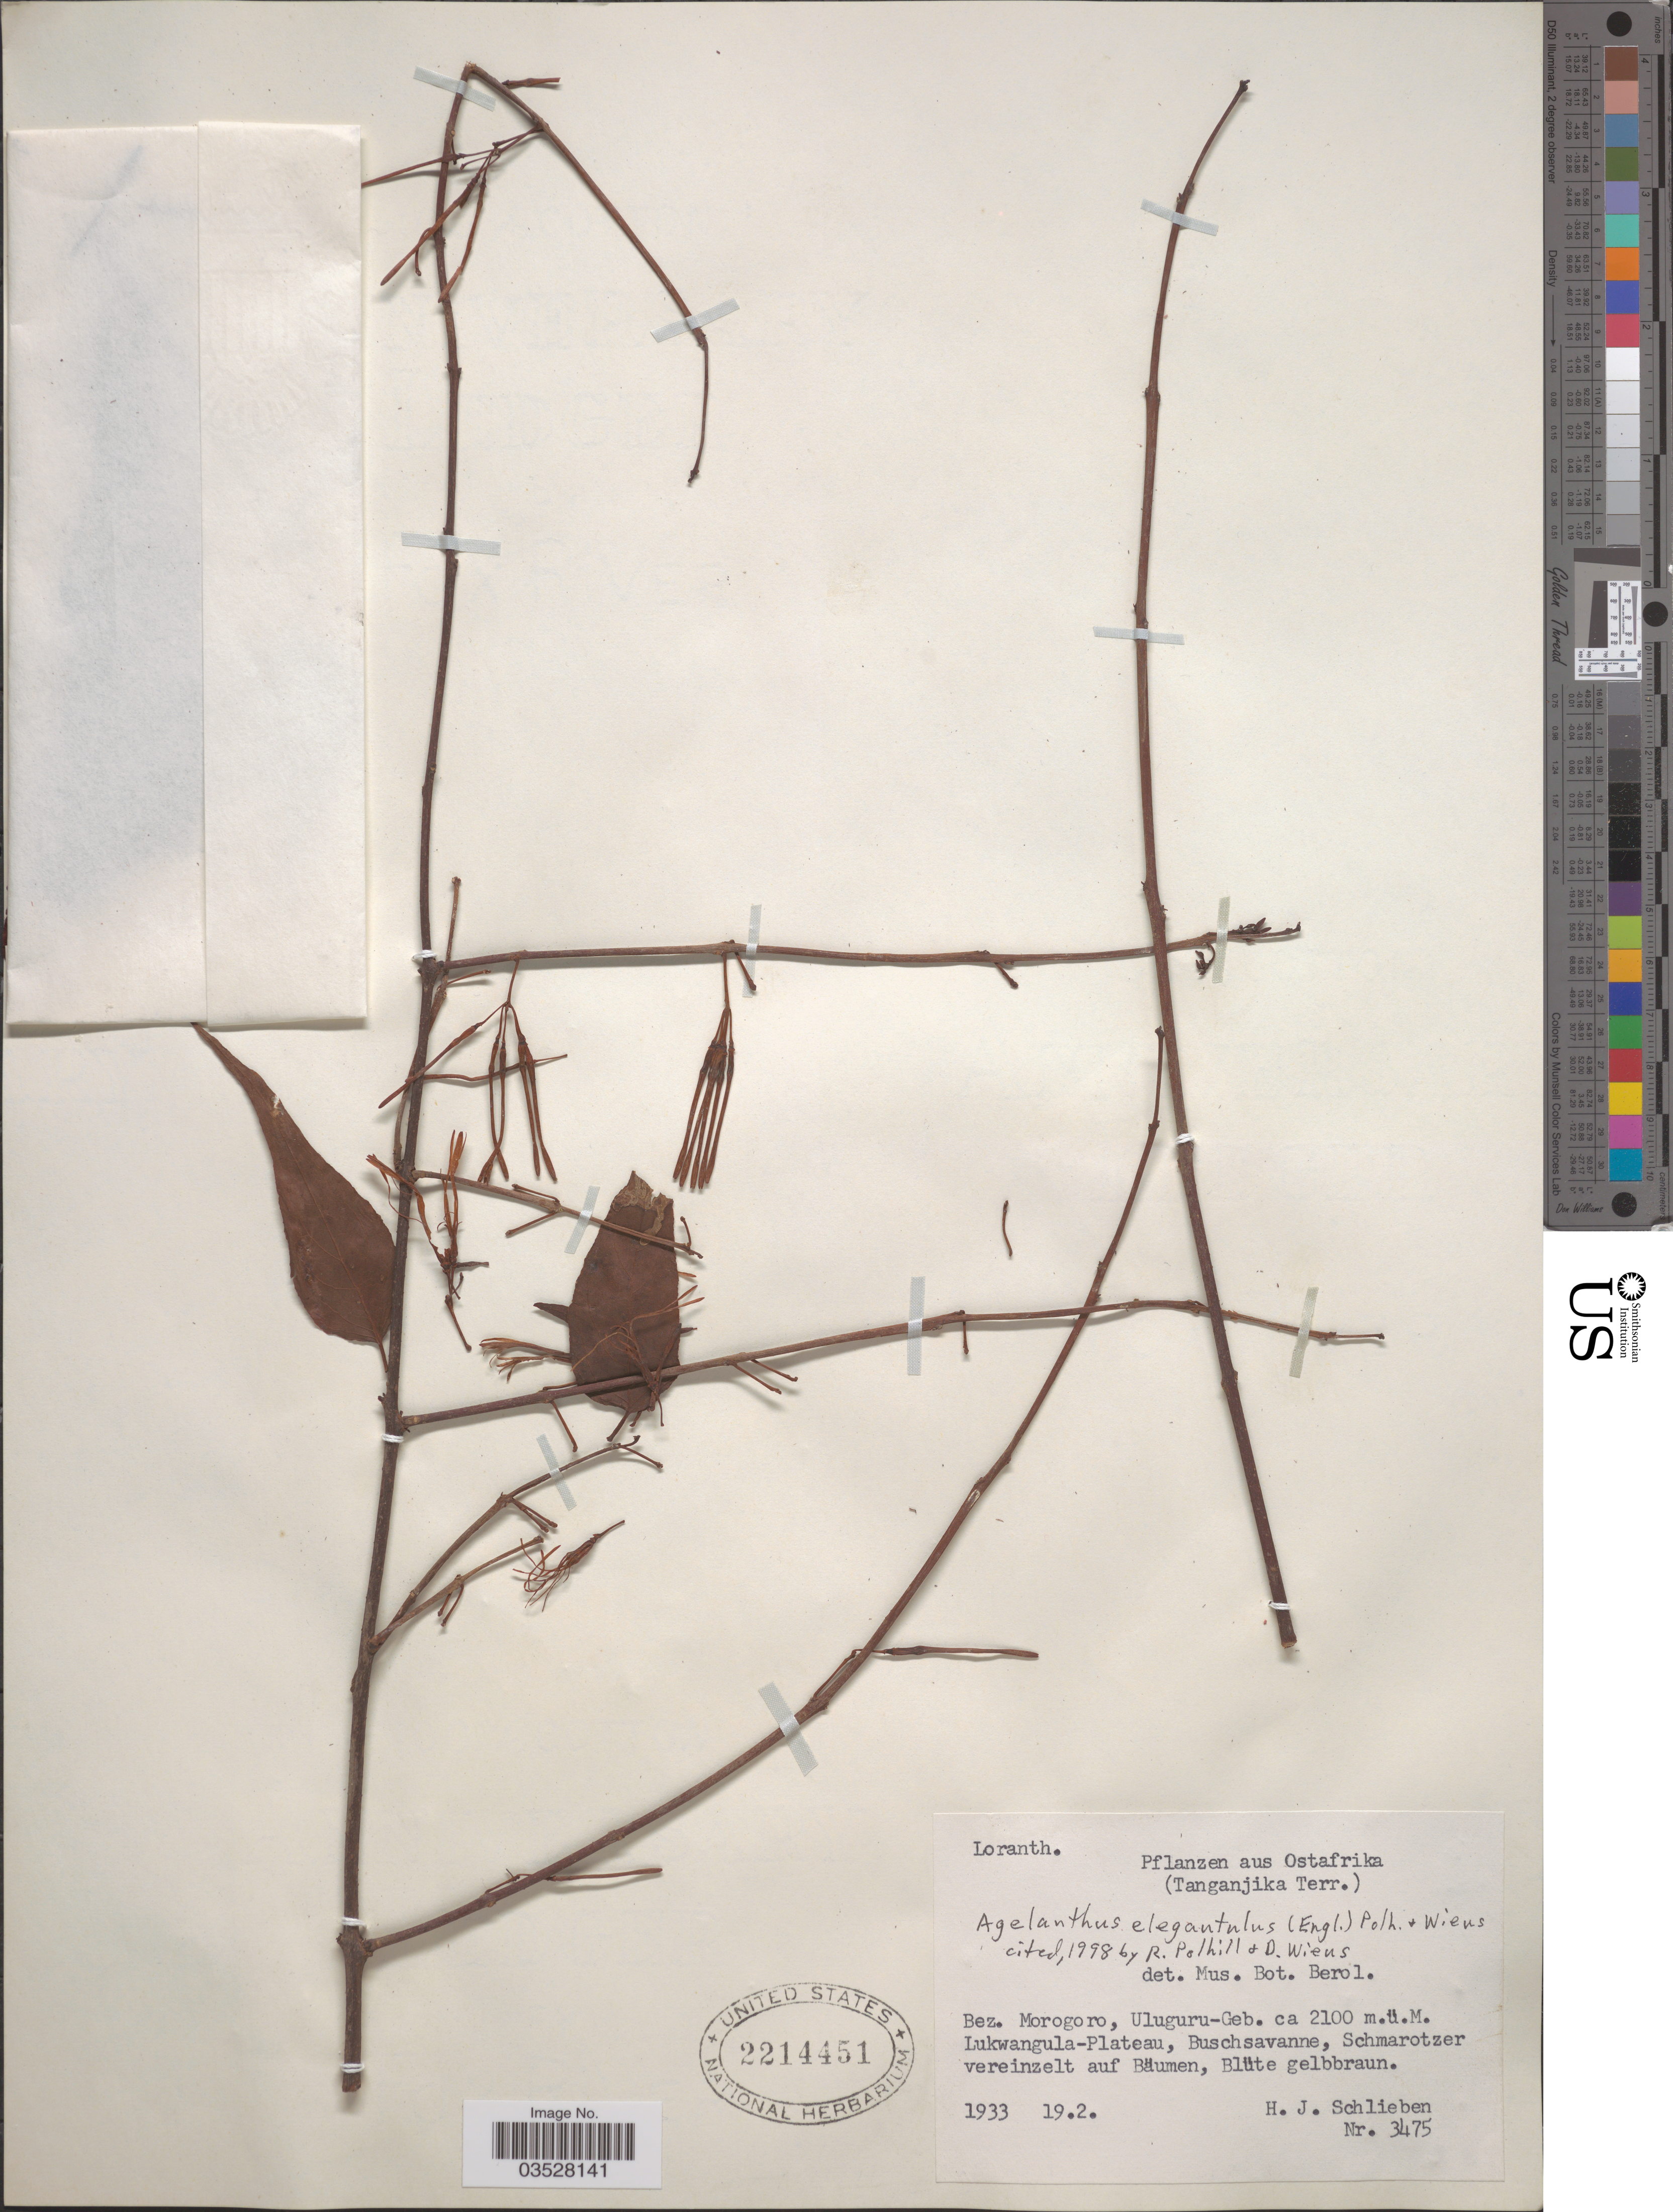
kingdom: Plantae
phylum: Tracheophyta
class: Magnoliopsida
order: Santalales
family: Loranthaceae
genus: Agelanthus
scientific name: Agelanthus elegantulus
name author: (Engl.) Polhill & Wiens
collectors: H. J. Schlieben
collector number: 3475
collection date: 1933-02-19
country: Tanzania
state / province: Morogoro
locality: Ostafrika (Tanganjika Terr.). Bez. Morogoro, Uluguru-Geb. Lukwangula-Plateau.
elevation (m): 2100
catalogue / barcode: US 2214451